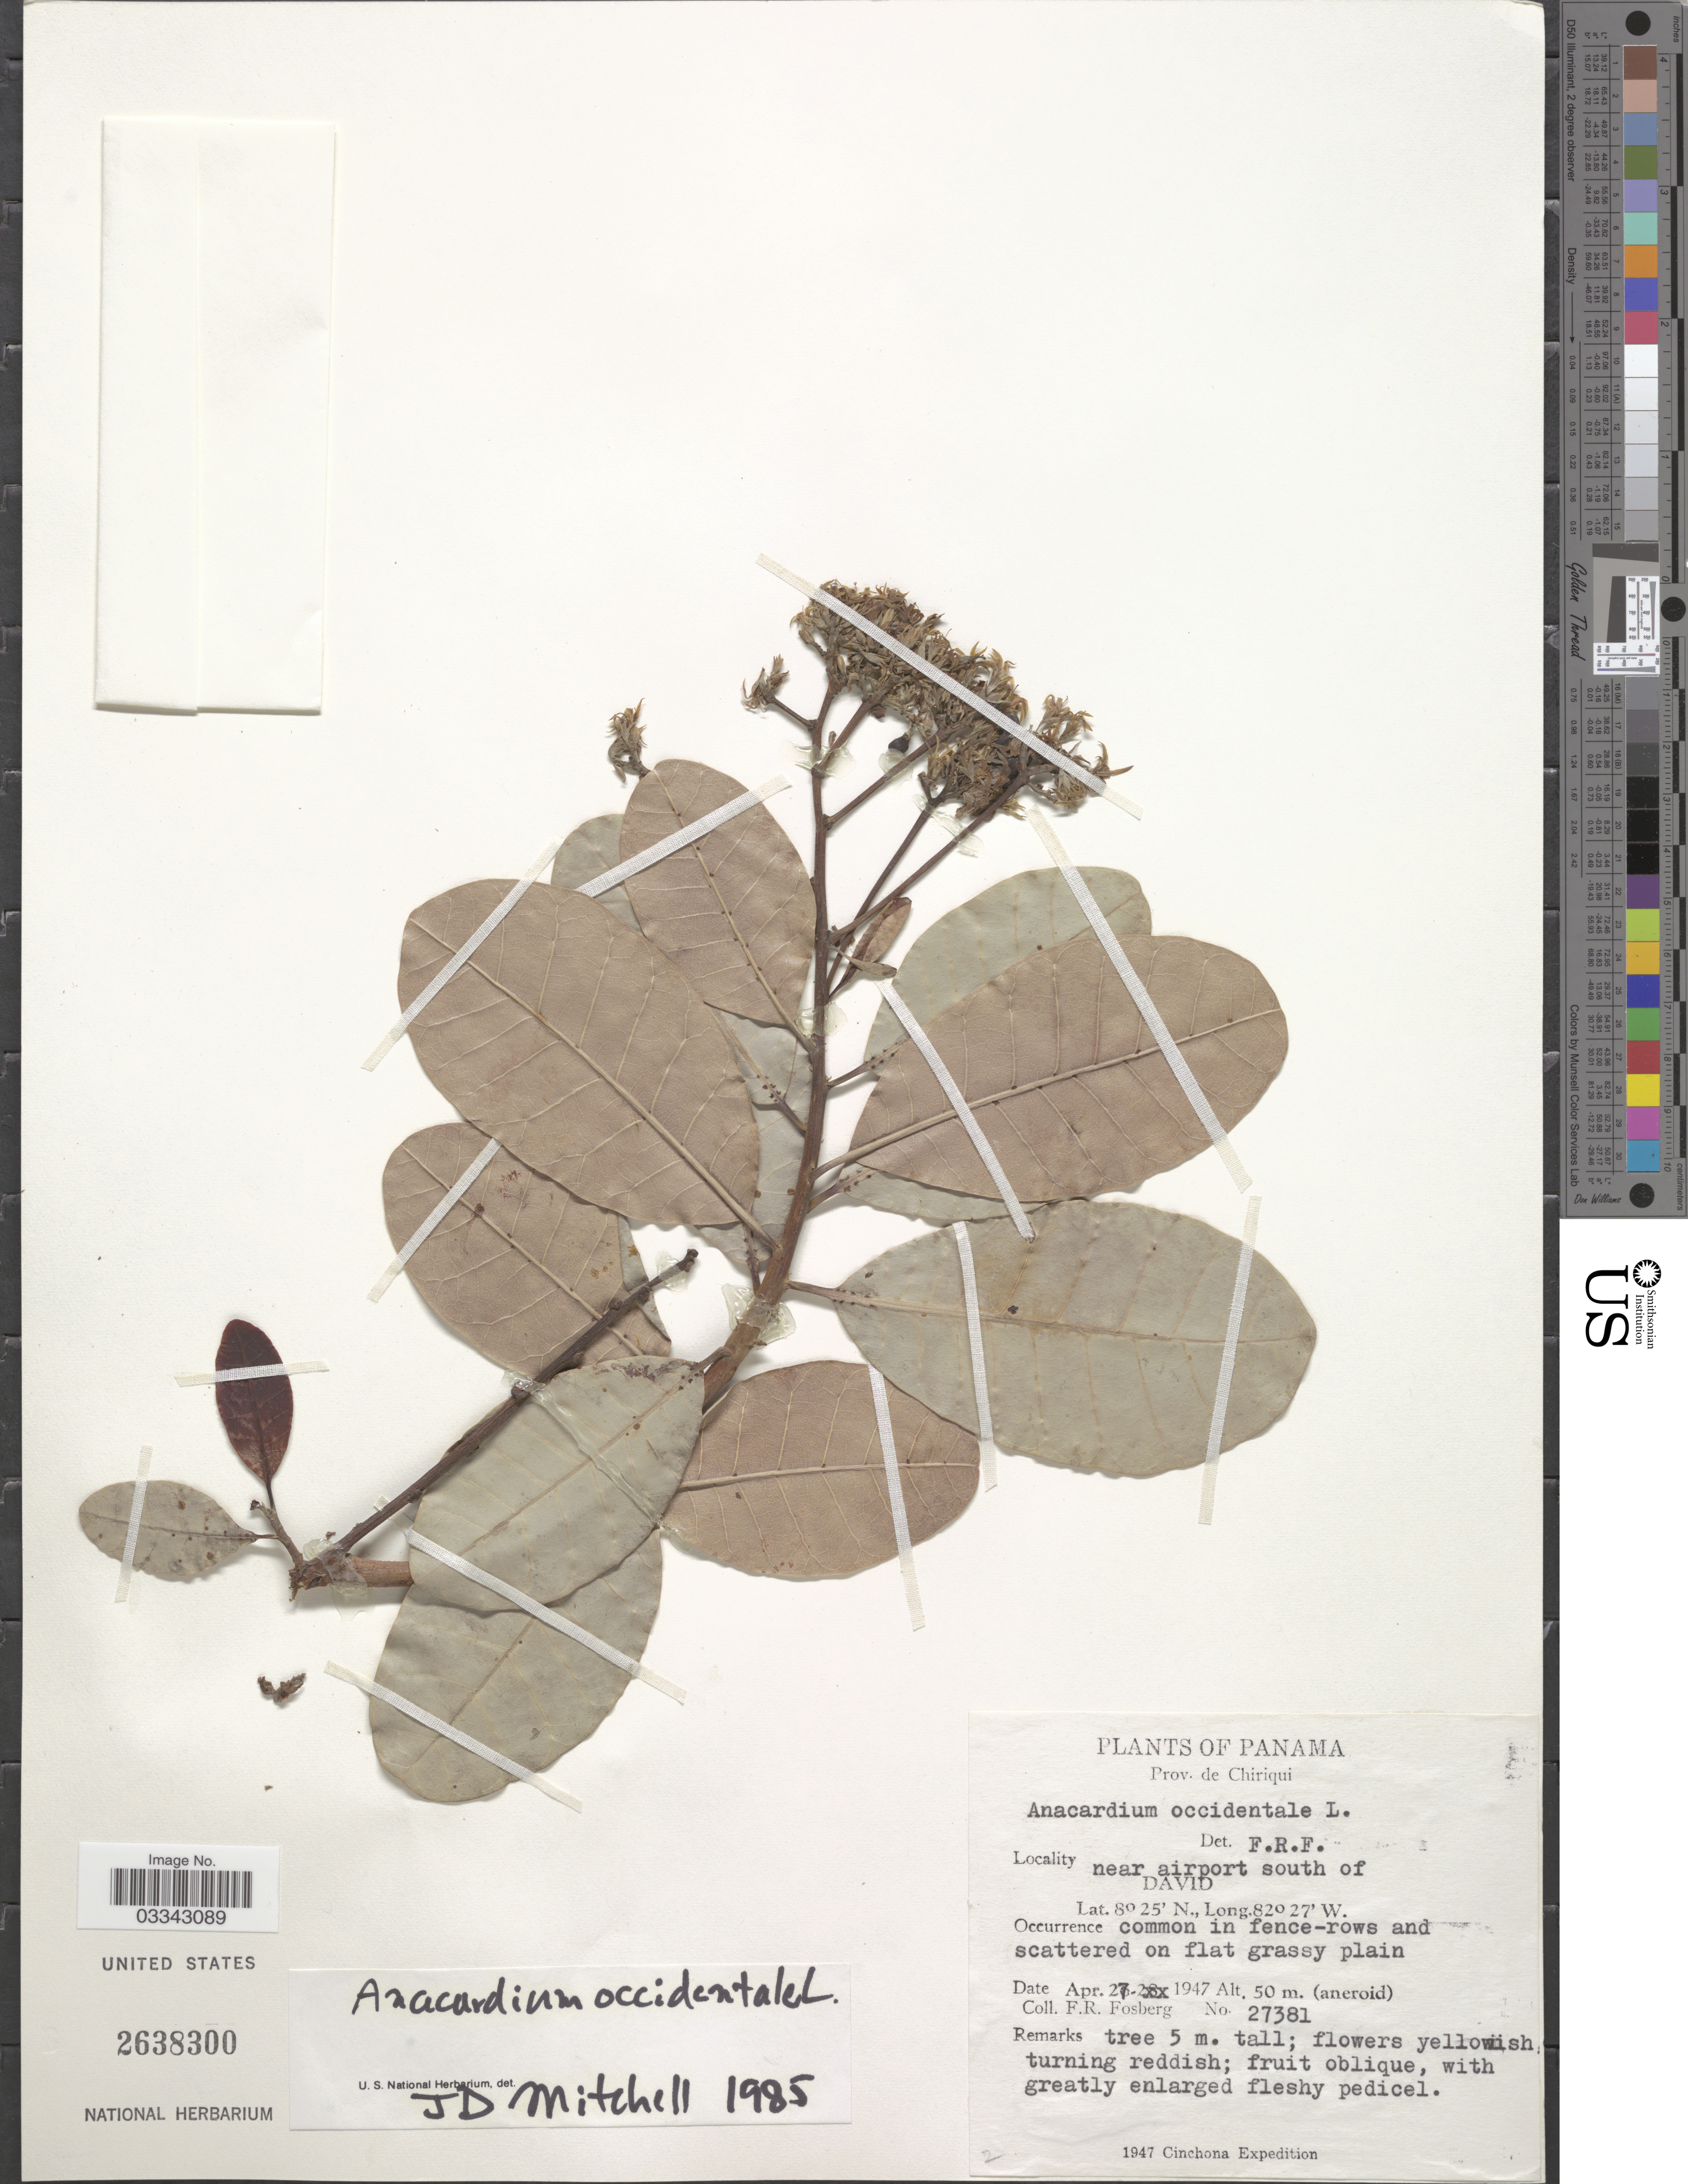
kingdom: Plantae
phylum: Tracheophyta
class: Magnoliopsida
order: Sapindales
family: Anacardiaceae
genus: Anacardium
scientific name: Anacardium occidentale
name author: L.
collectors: F. R. Fosberg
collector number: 27381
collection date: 1947-04-27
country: Panama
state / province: Chiriqui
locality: Near airport south of David.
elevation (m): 50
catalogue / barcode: US 2638300